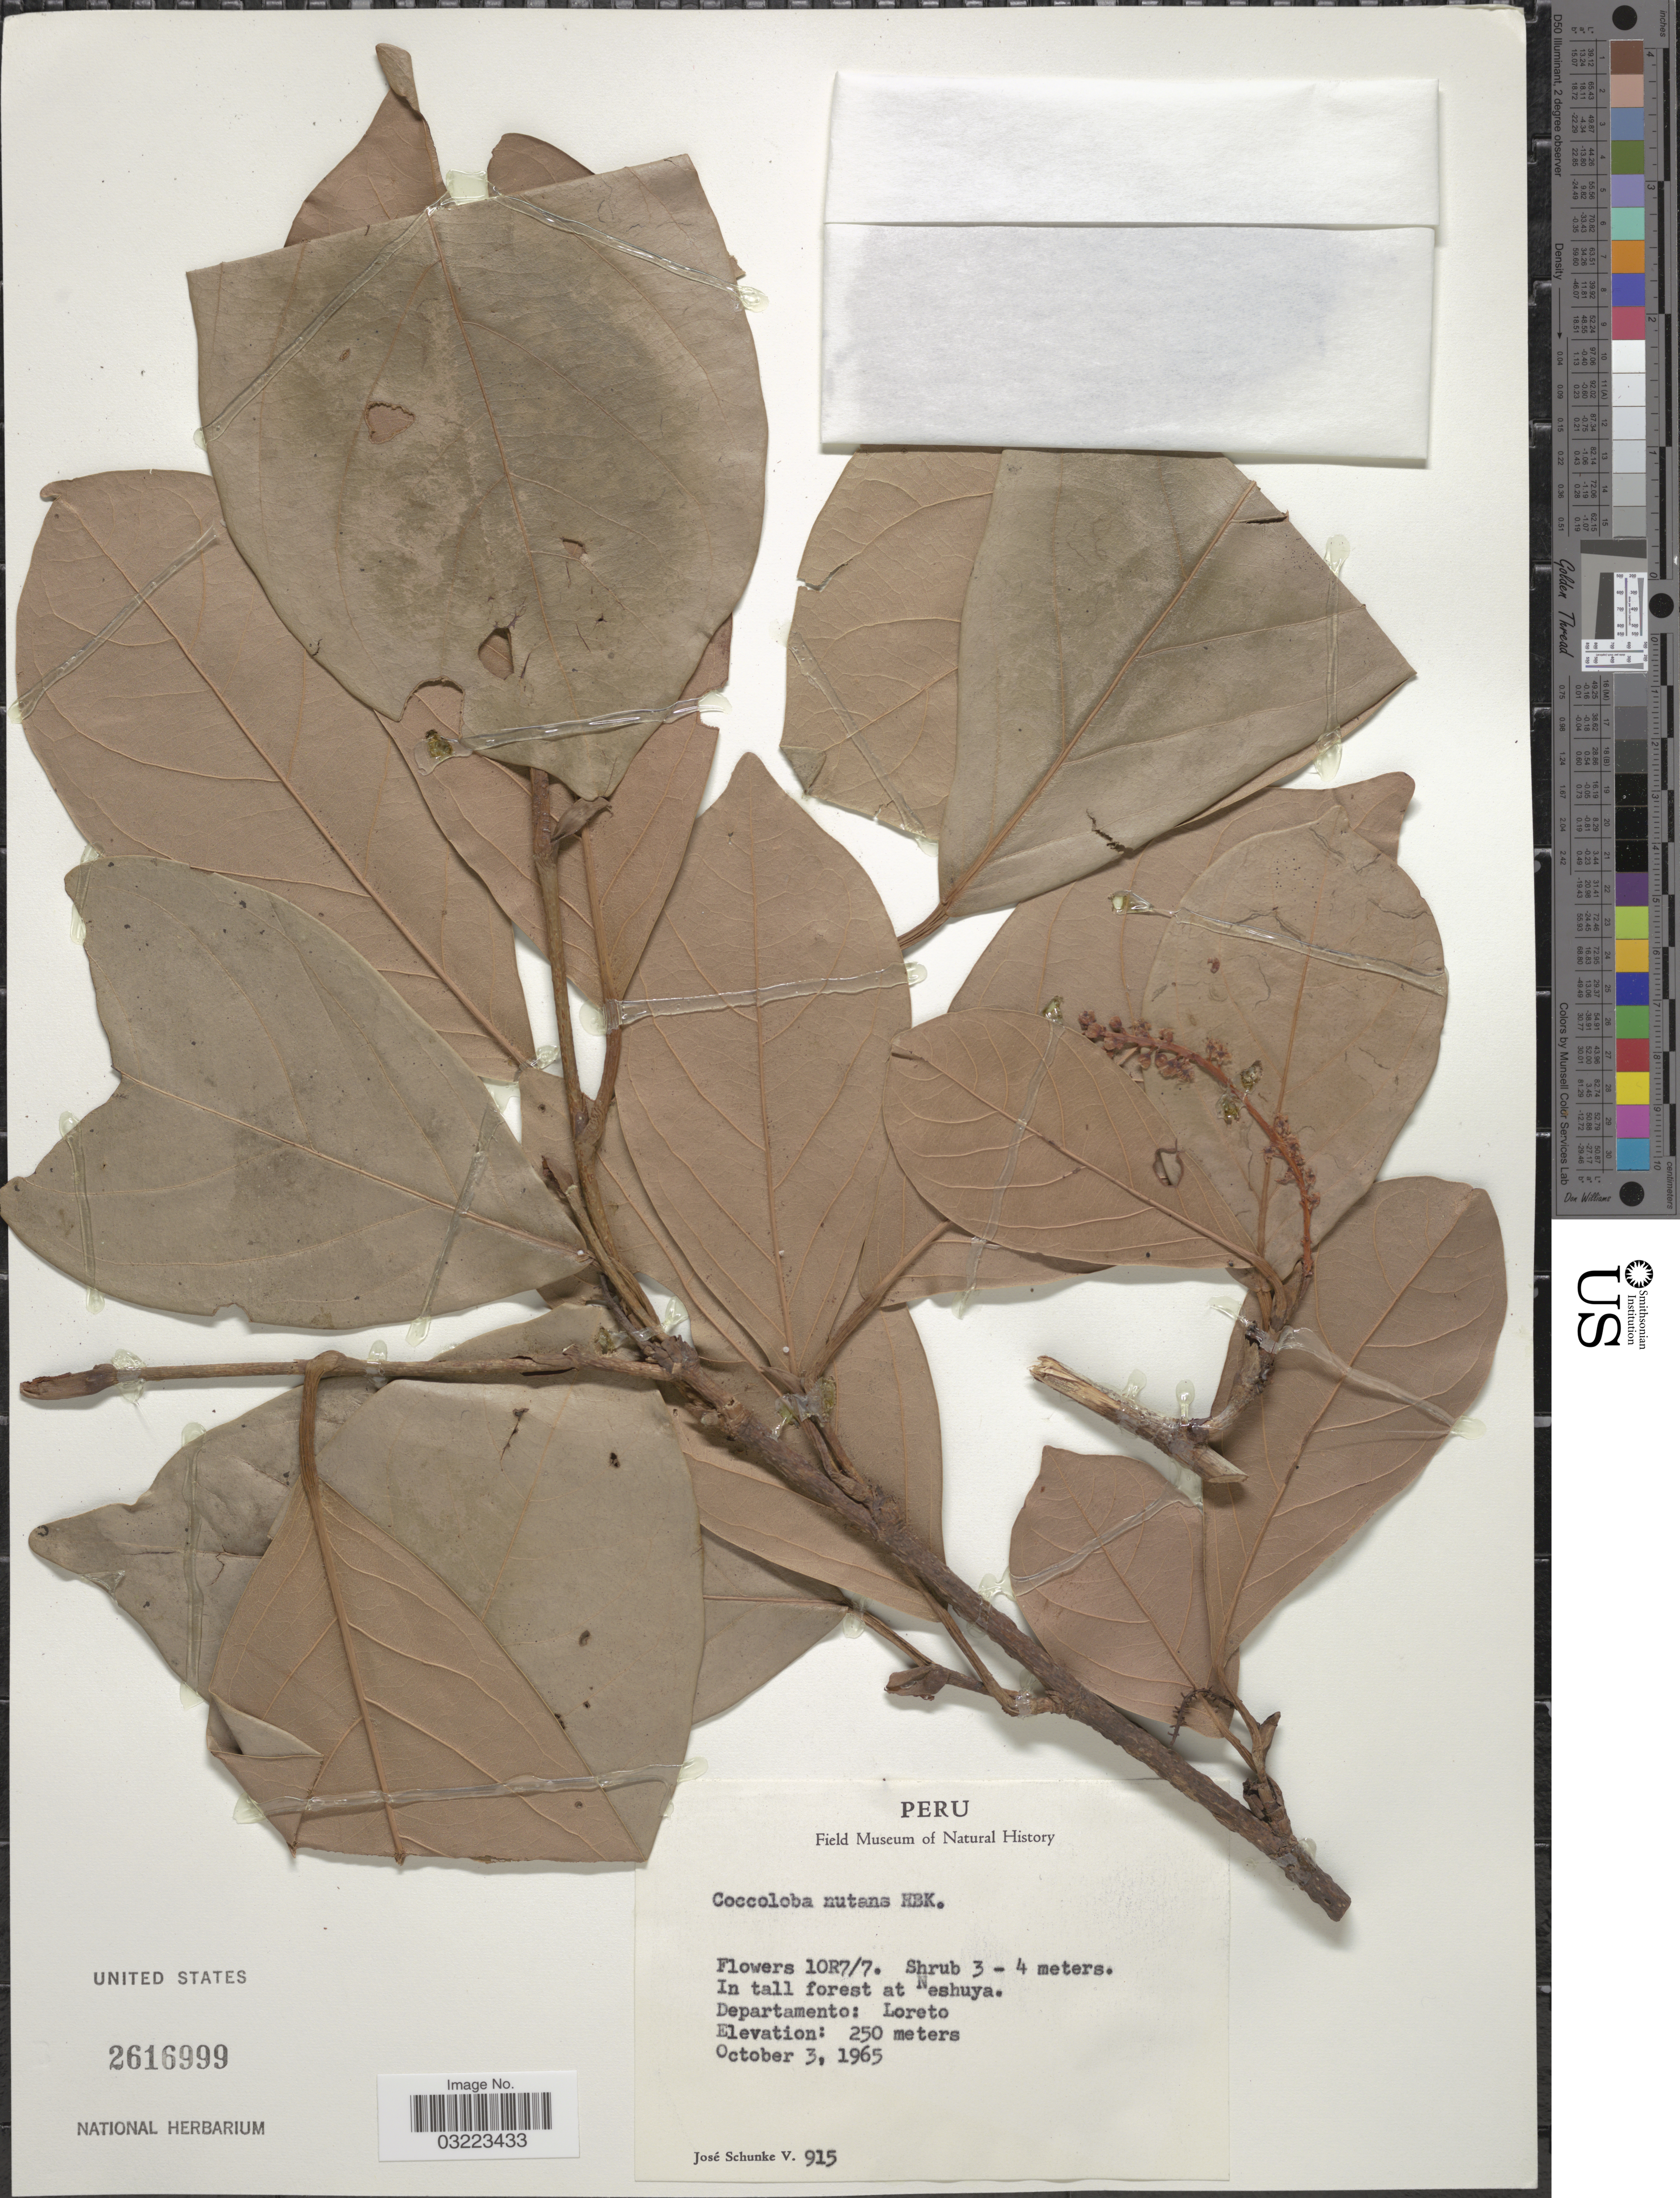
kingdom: Plantae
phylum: Tracheophyta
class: Magnoliopsida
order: Caryophyllales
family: Polygonaceae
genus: Coccoloba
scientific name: Coccoloba nutans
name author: Kunth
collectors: J. Schunke Vigo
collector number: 915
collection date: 1965-10-03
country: Peru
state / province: Loreto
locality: In tall forest at Neshuya. Departamento: Loreto.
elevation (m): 250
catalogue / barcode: US 2616999